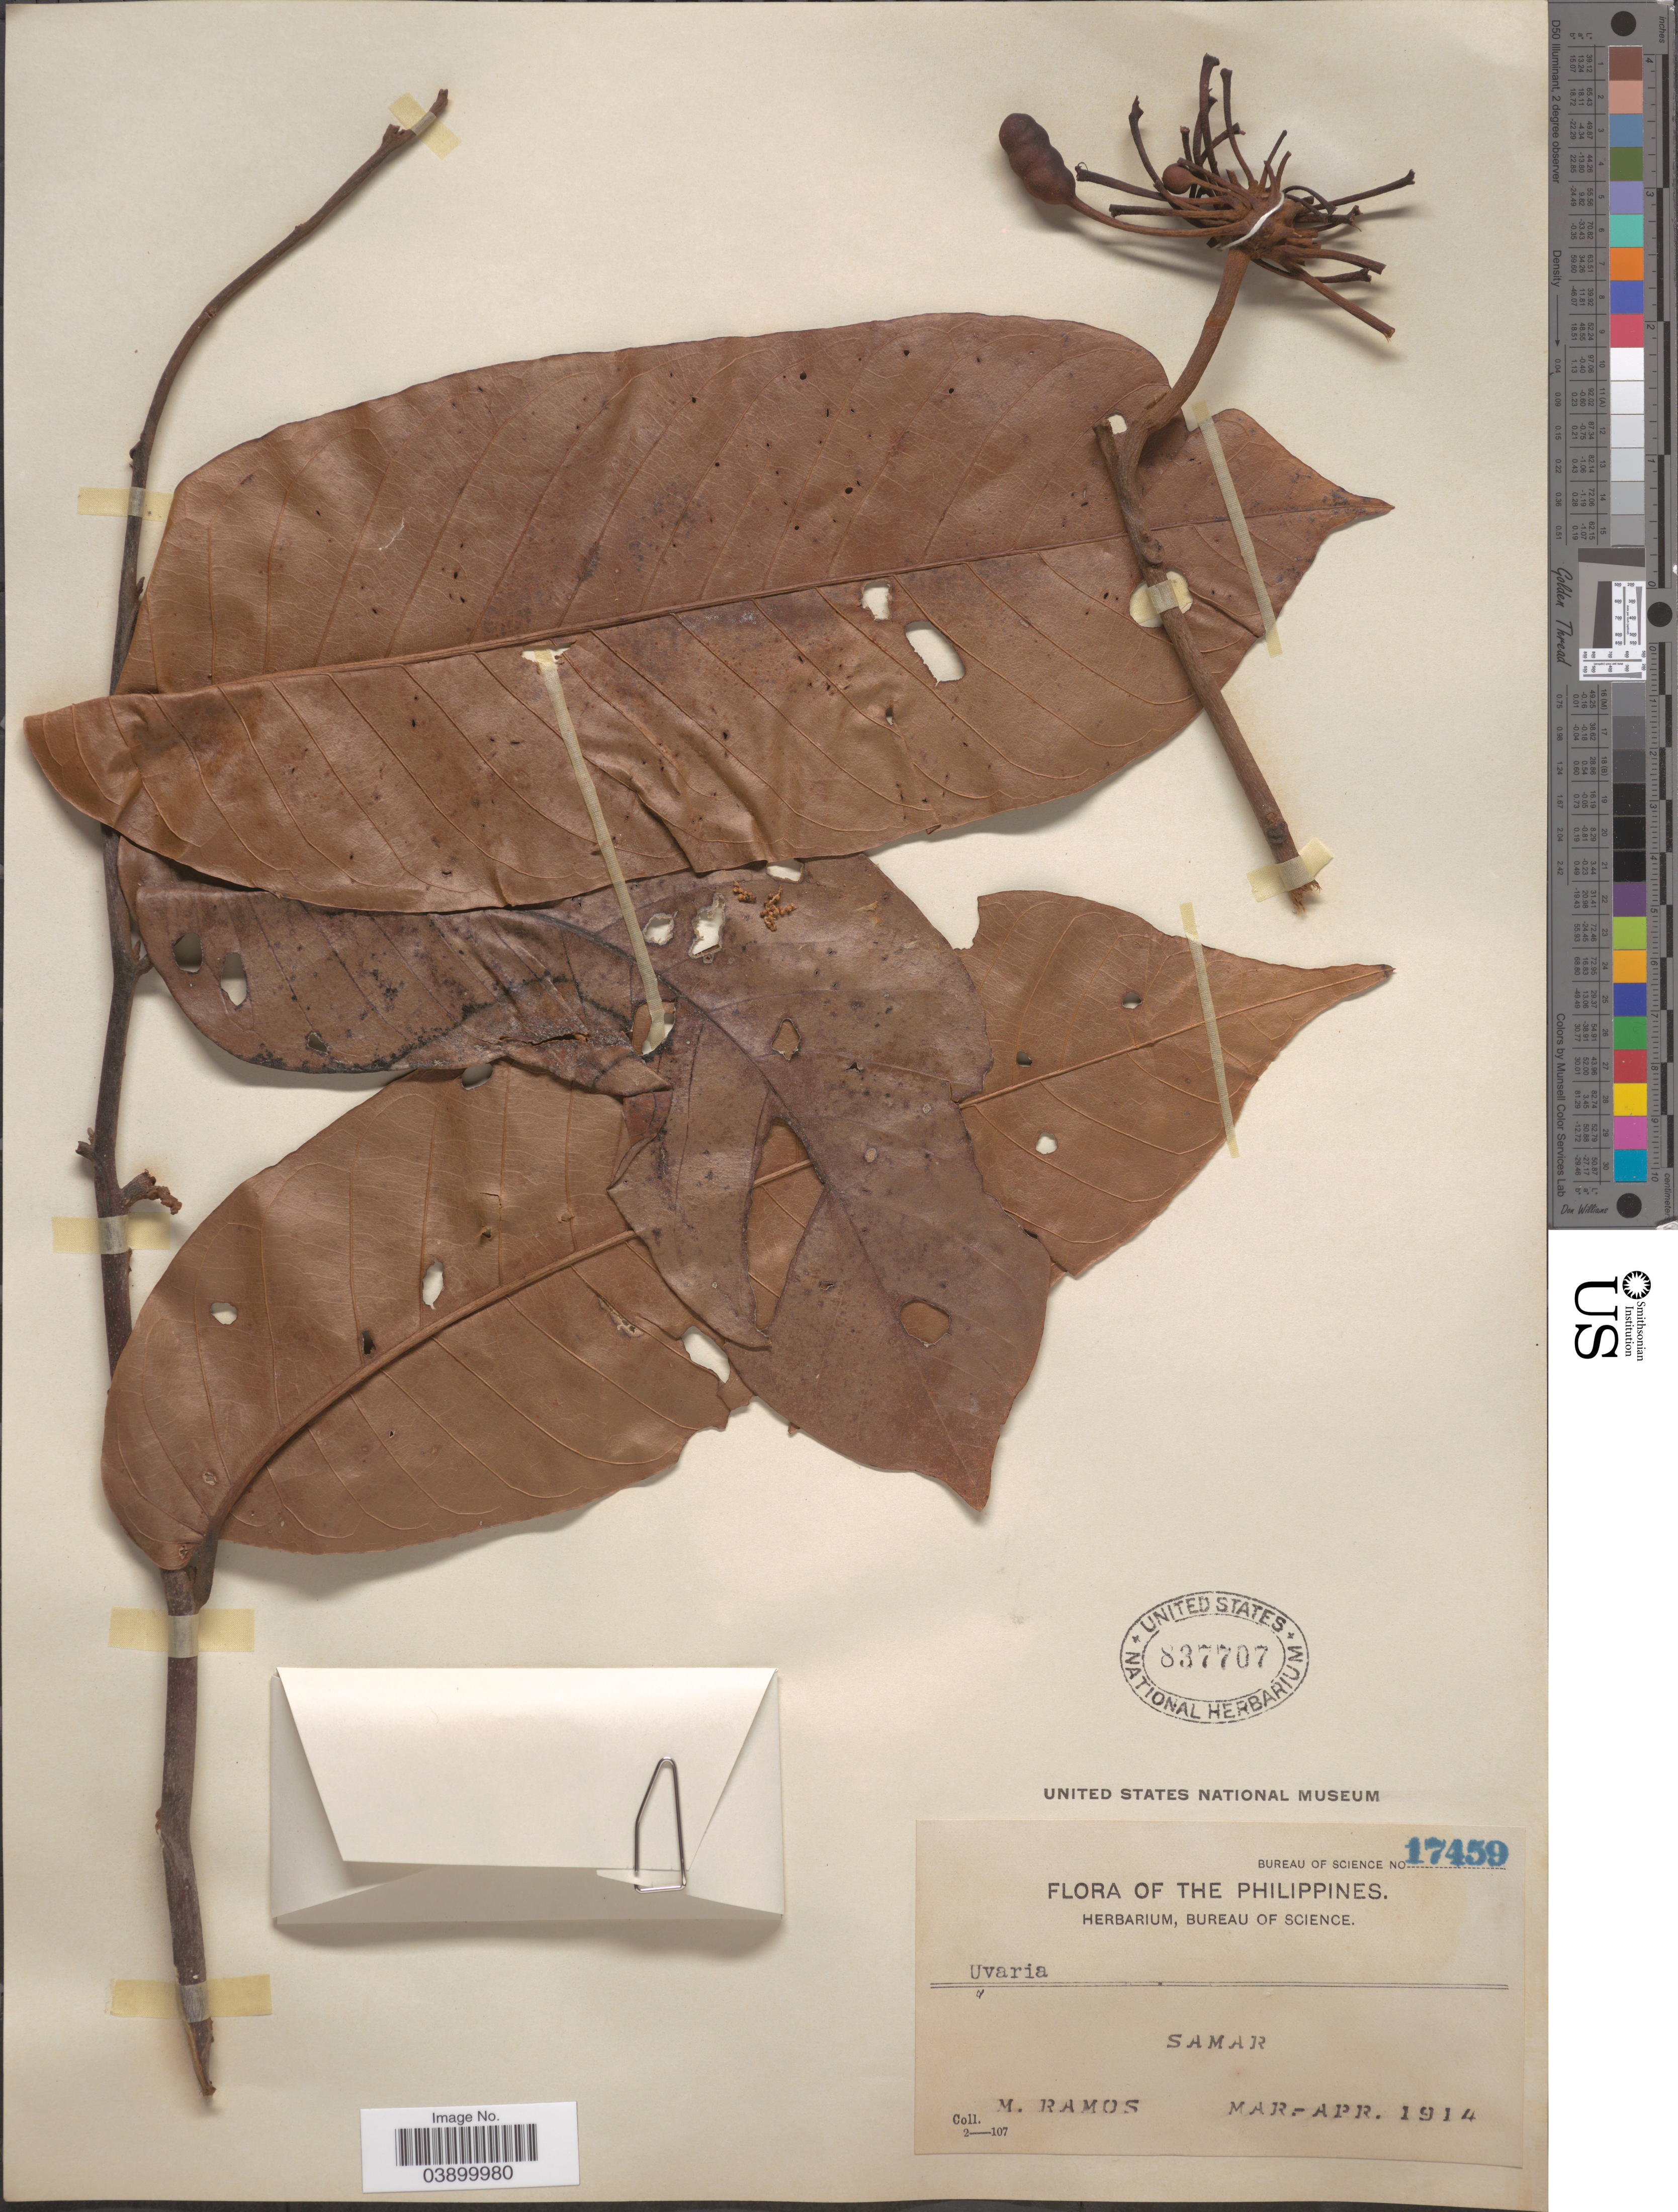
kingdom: Plantae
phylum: Tracheophyta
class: Magnoliopsida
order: Magnoliales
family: Annonaceae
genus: Uvaria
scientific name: Uvaria sp.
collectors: M. Ramos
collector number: Bureau of Science 17459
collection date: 1914-03/1914-04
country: Philippines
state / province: Eastern Visayas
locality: Samar.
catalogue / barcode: US 837707